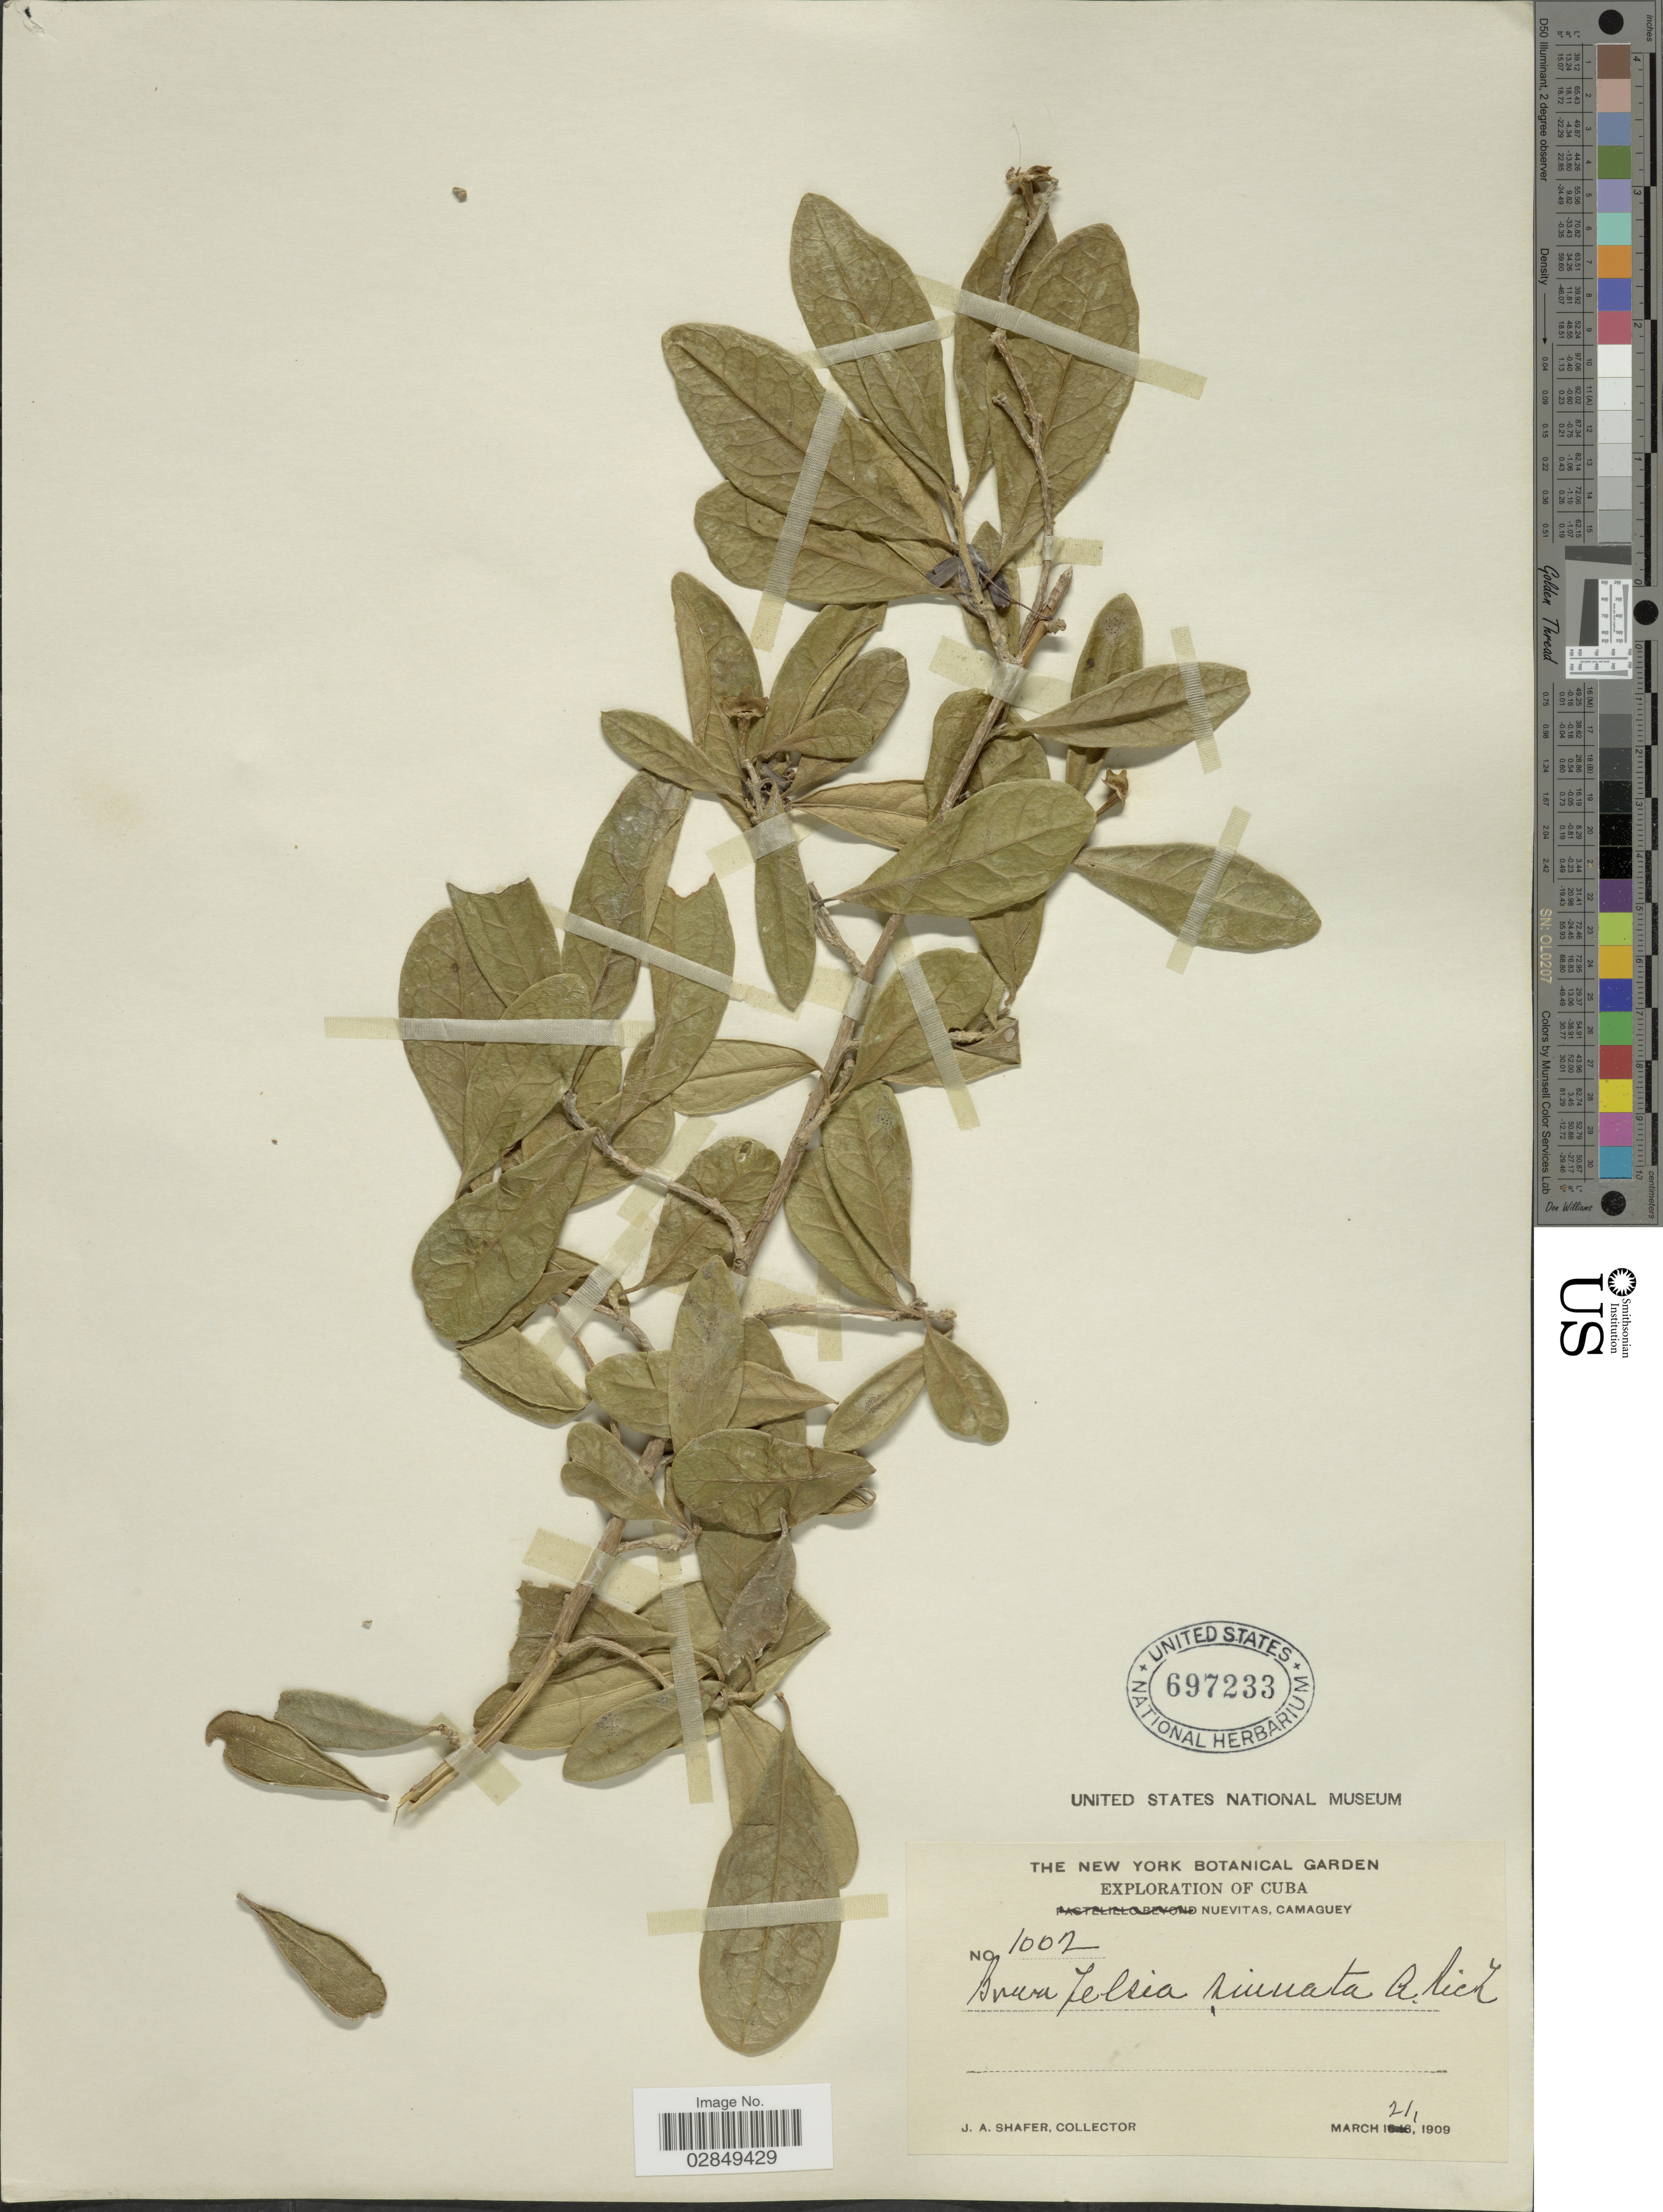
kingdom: Plantae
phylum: Tracheophyta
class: Magnoliopsida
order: Solanales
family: Solanaceae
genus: Brunfelsia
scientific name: Brunfelsia sinuata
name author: A. Rich.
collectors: J. A. Shafer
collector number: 1002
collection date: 1909-03-21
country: Cuba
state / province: Camagüey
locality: Nuevitas, Camaguey.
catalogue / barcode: US 697233